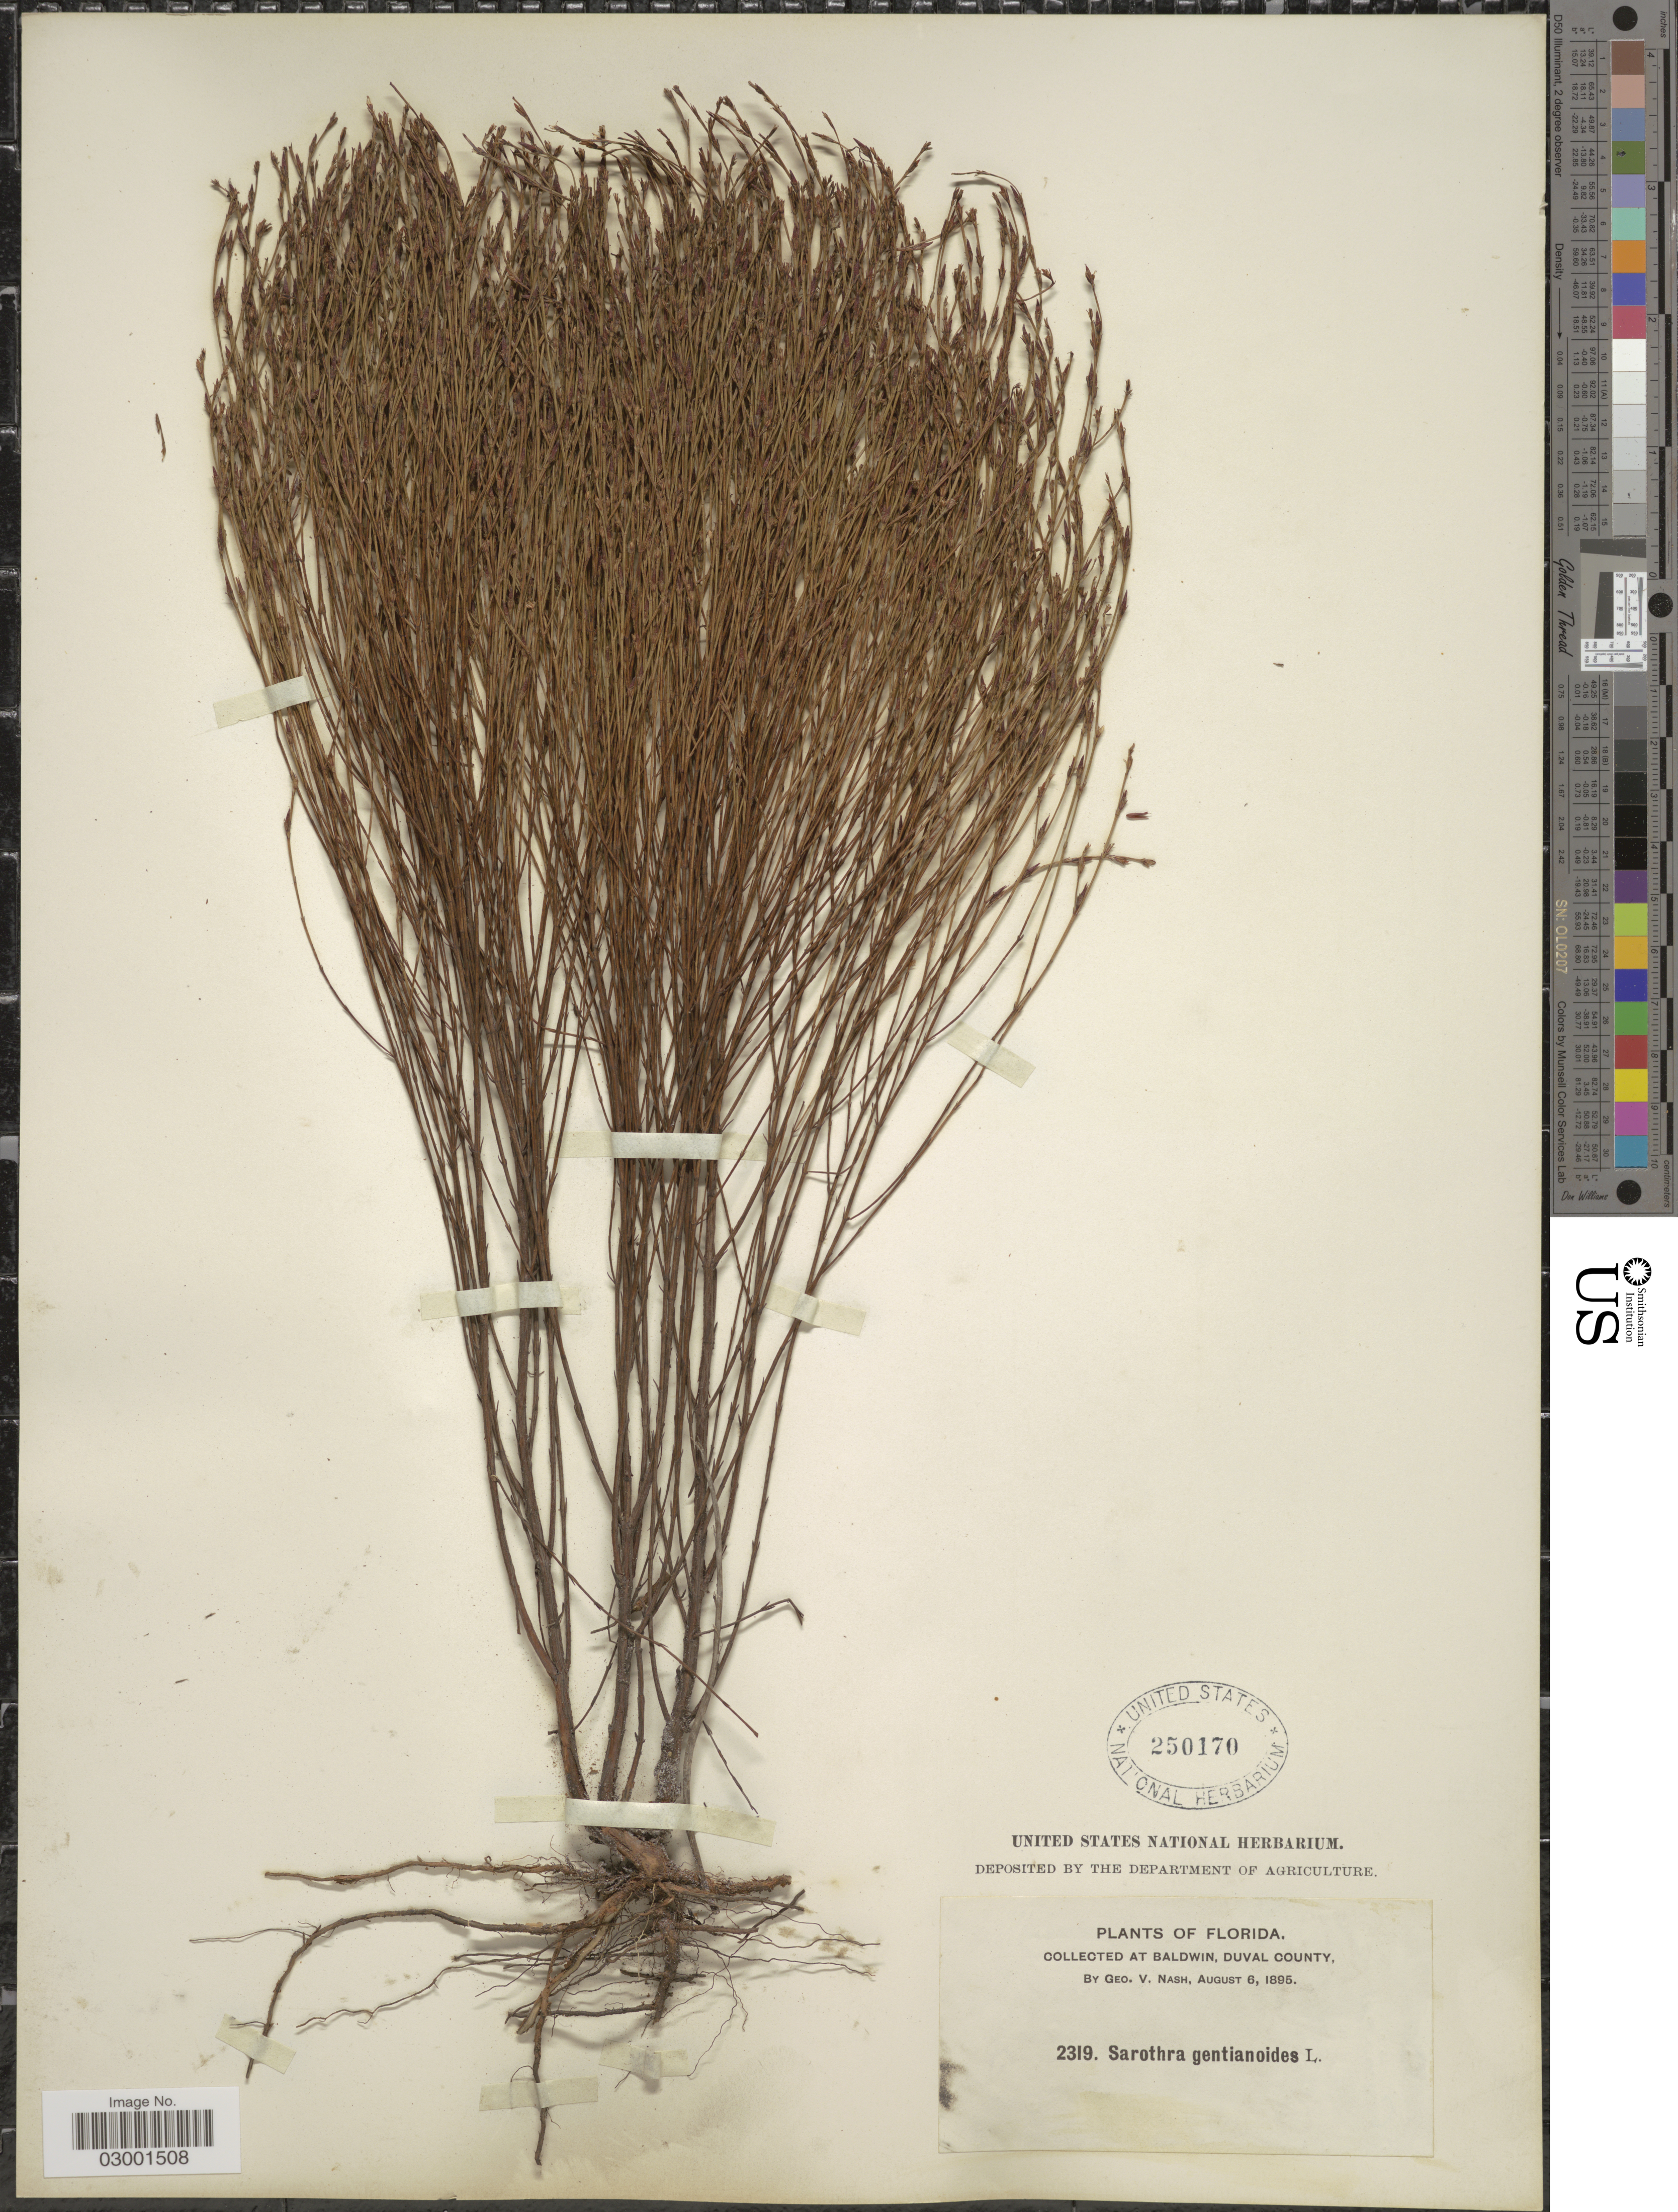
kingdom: Plantae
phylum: Tracheophyta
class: Magnoliopsida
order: Malpighiales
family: Hypericaceae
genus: Hypericum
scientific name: Hypericum gentianoides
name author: (L.) Britton, Stearns & Poggenb.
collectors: G. V. Nash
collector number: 2319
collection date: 1895-08-06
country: United States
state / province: Florida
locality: Baldwin, Duval County.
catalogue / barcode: US 250170